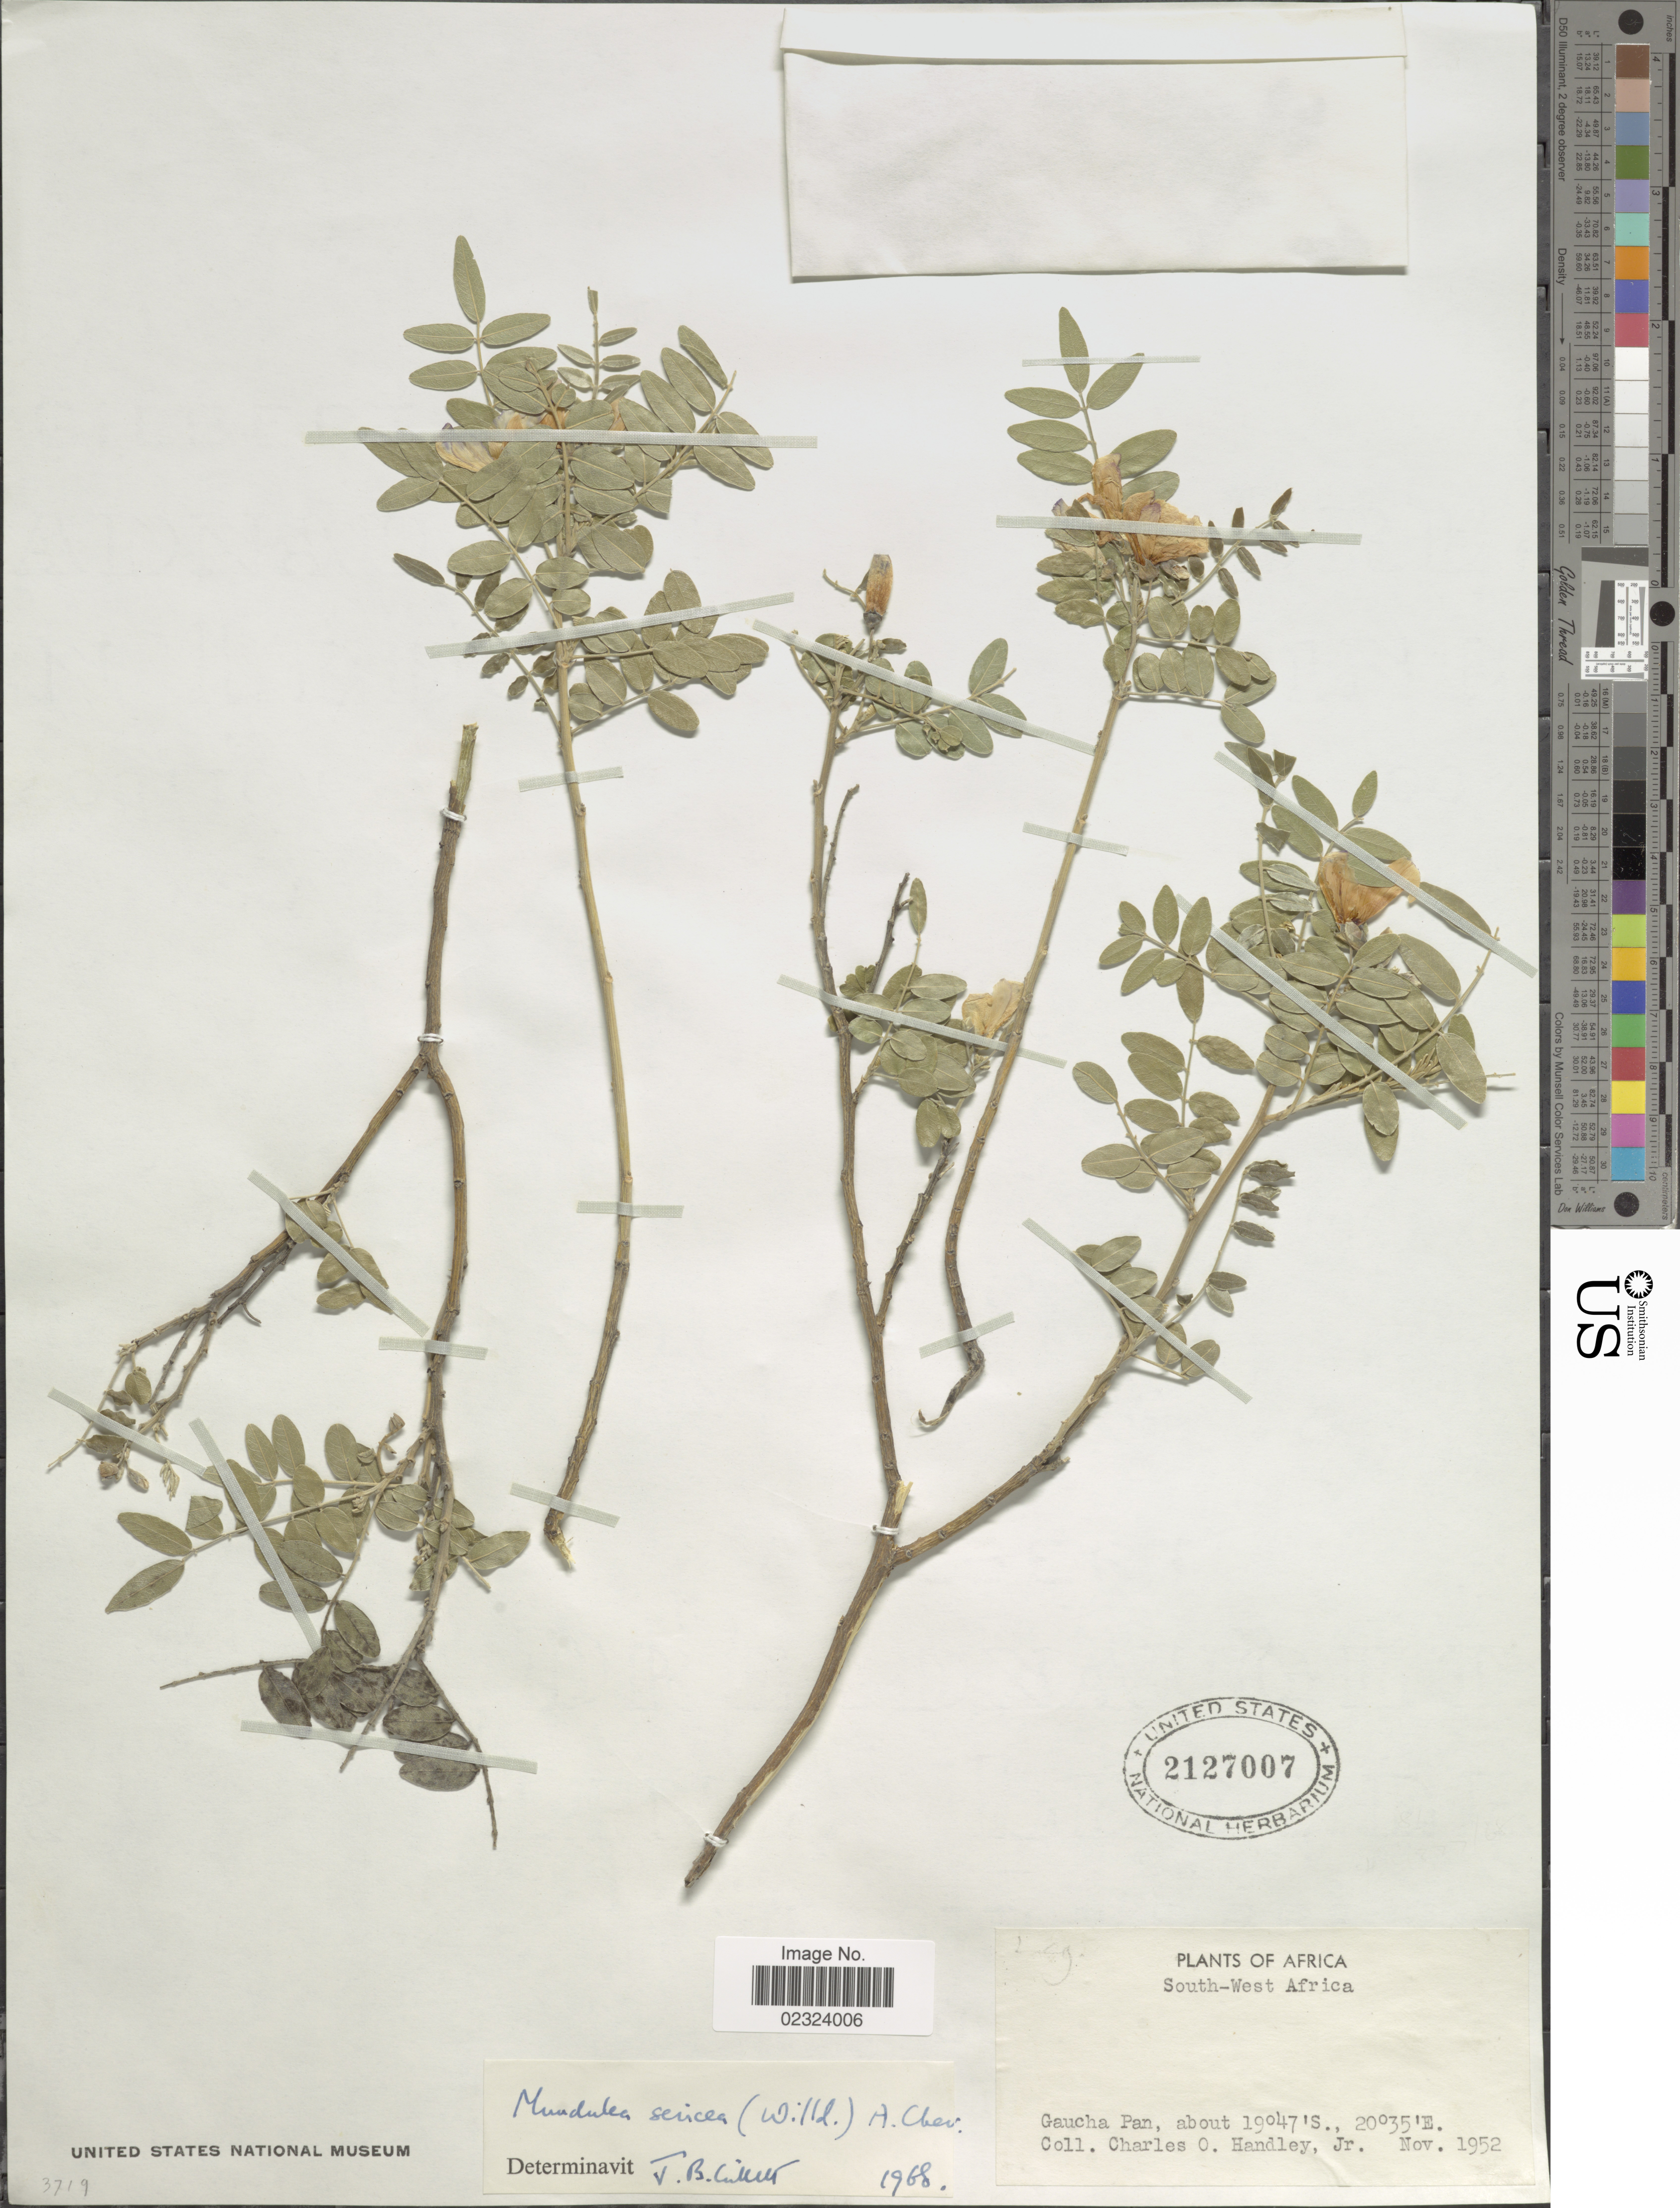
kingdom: Plantae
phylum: Tracheophyta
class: Magnoliopsida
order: Fabales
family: Fabaceae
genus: Mundulea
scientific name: Mundulea sericea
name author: (Willd.) A. Chev.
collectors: C. Handley Jr.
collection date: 1952-11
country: Namibia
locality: Africa. South-West Africa. Guacha Pan.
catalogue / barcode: US 2127007